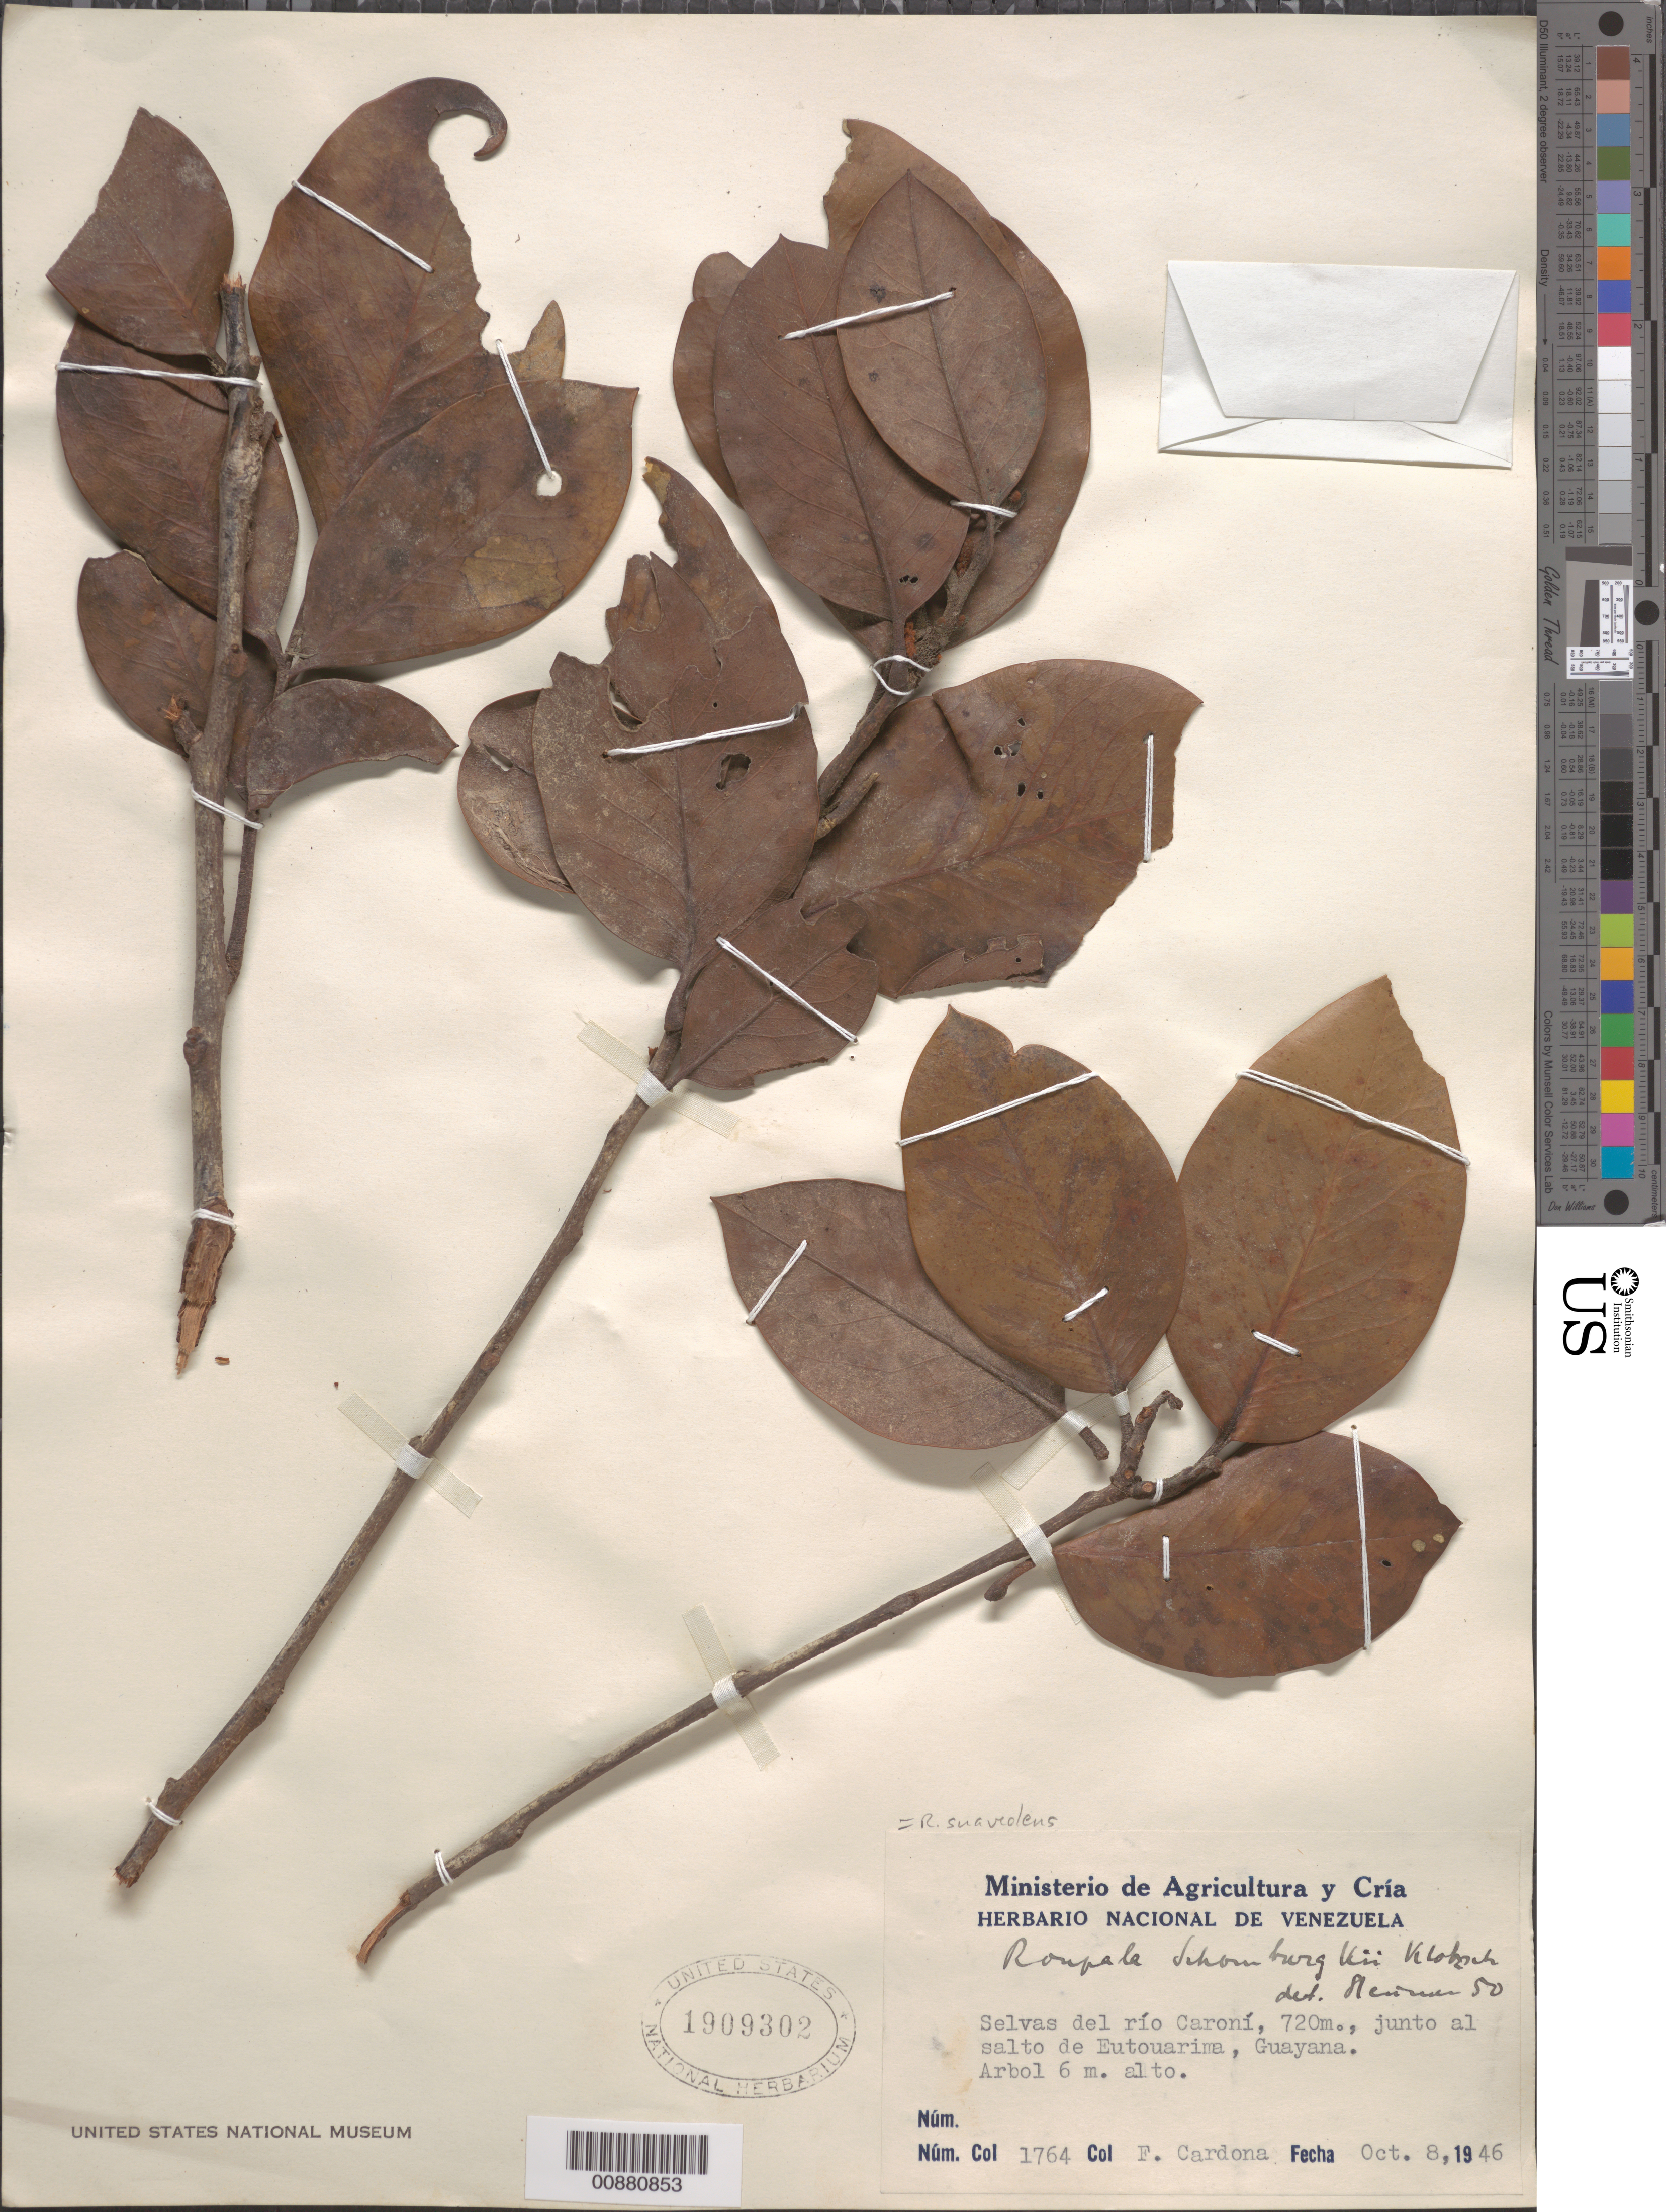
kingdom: Plantae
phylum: Tracheophyta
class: Magnoliopsida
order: Proteales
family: Proteaceae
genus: Roupala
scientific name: Roupala schomburgkii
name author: Klotzsch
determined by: Sleumer, H. O.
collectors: F. Cardona Puig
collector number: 1764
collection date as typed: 8-Oct-46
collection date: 1946-10-08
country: Venezuela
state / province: Bolívar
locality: Salto Euto-uarima, Río Caroní, Guayana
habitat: Selvas del rio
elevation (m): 720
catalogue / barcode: US 1909302